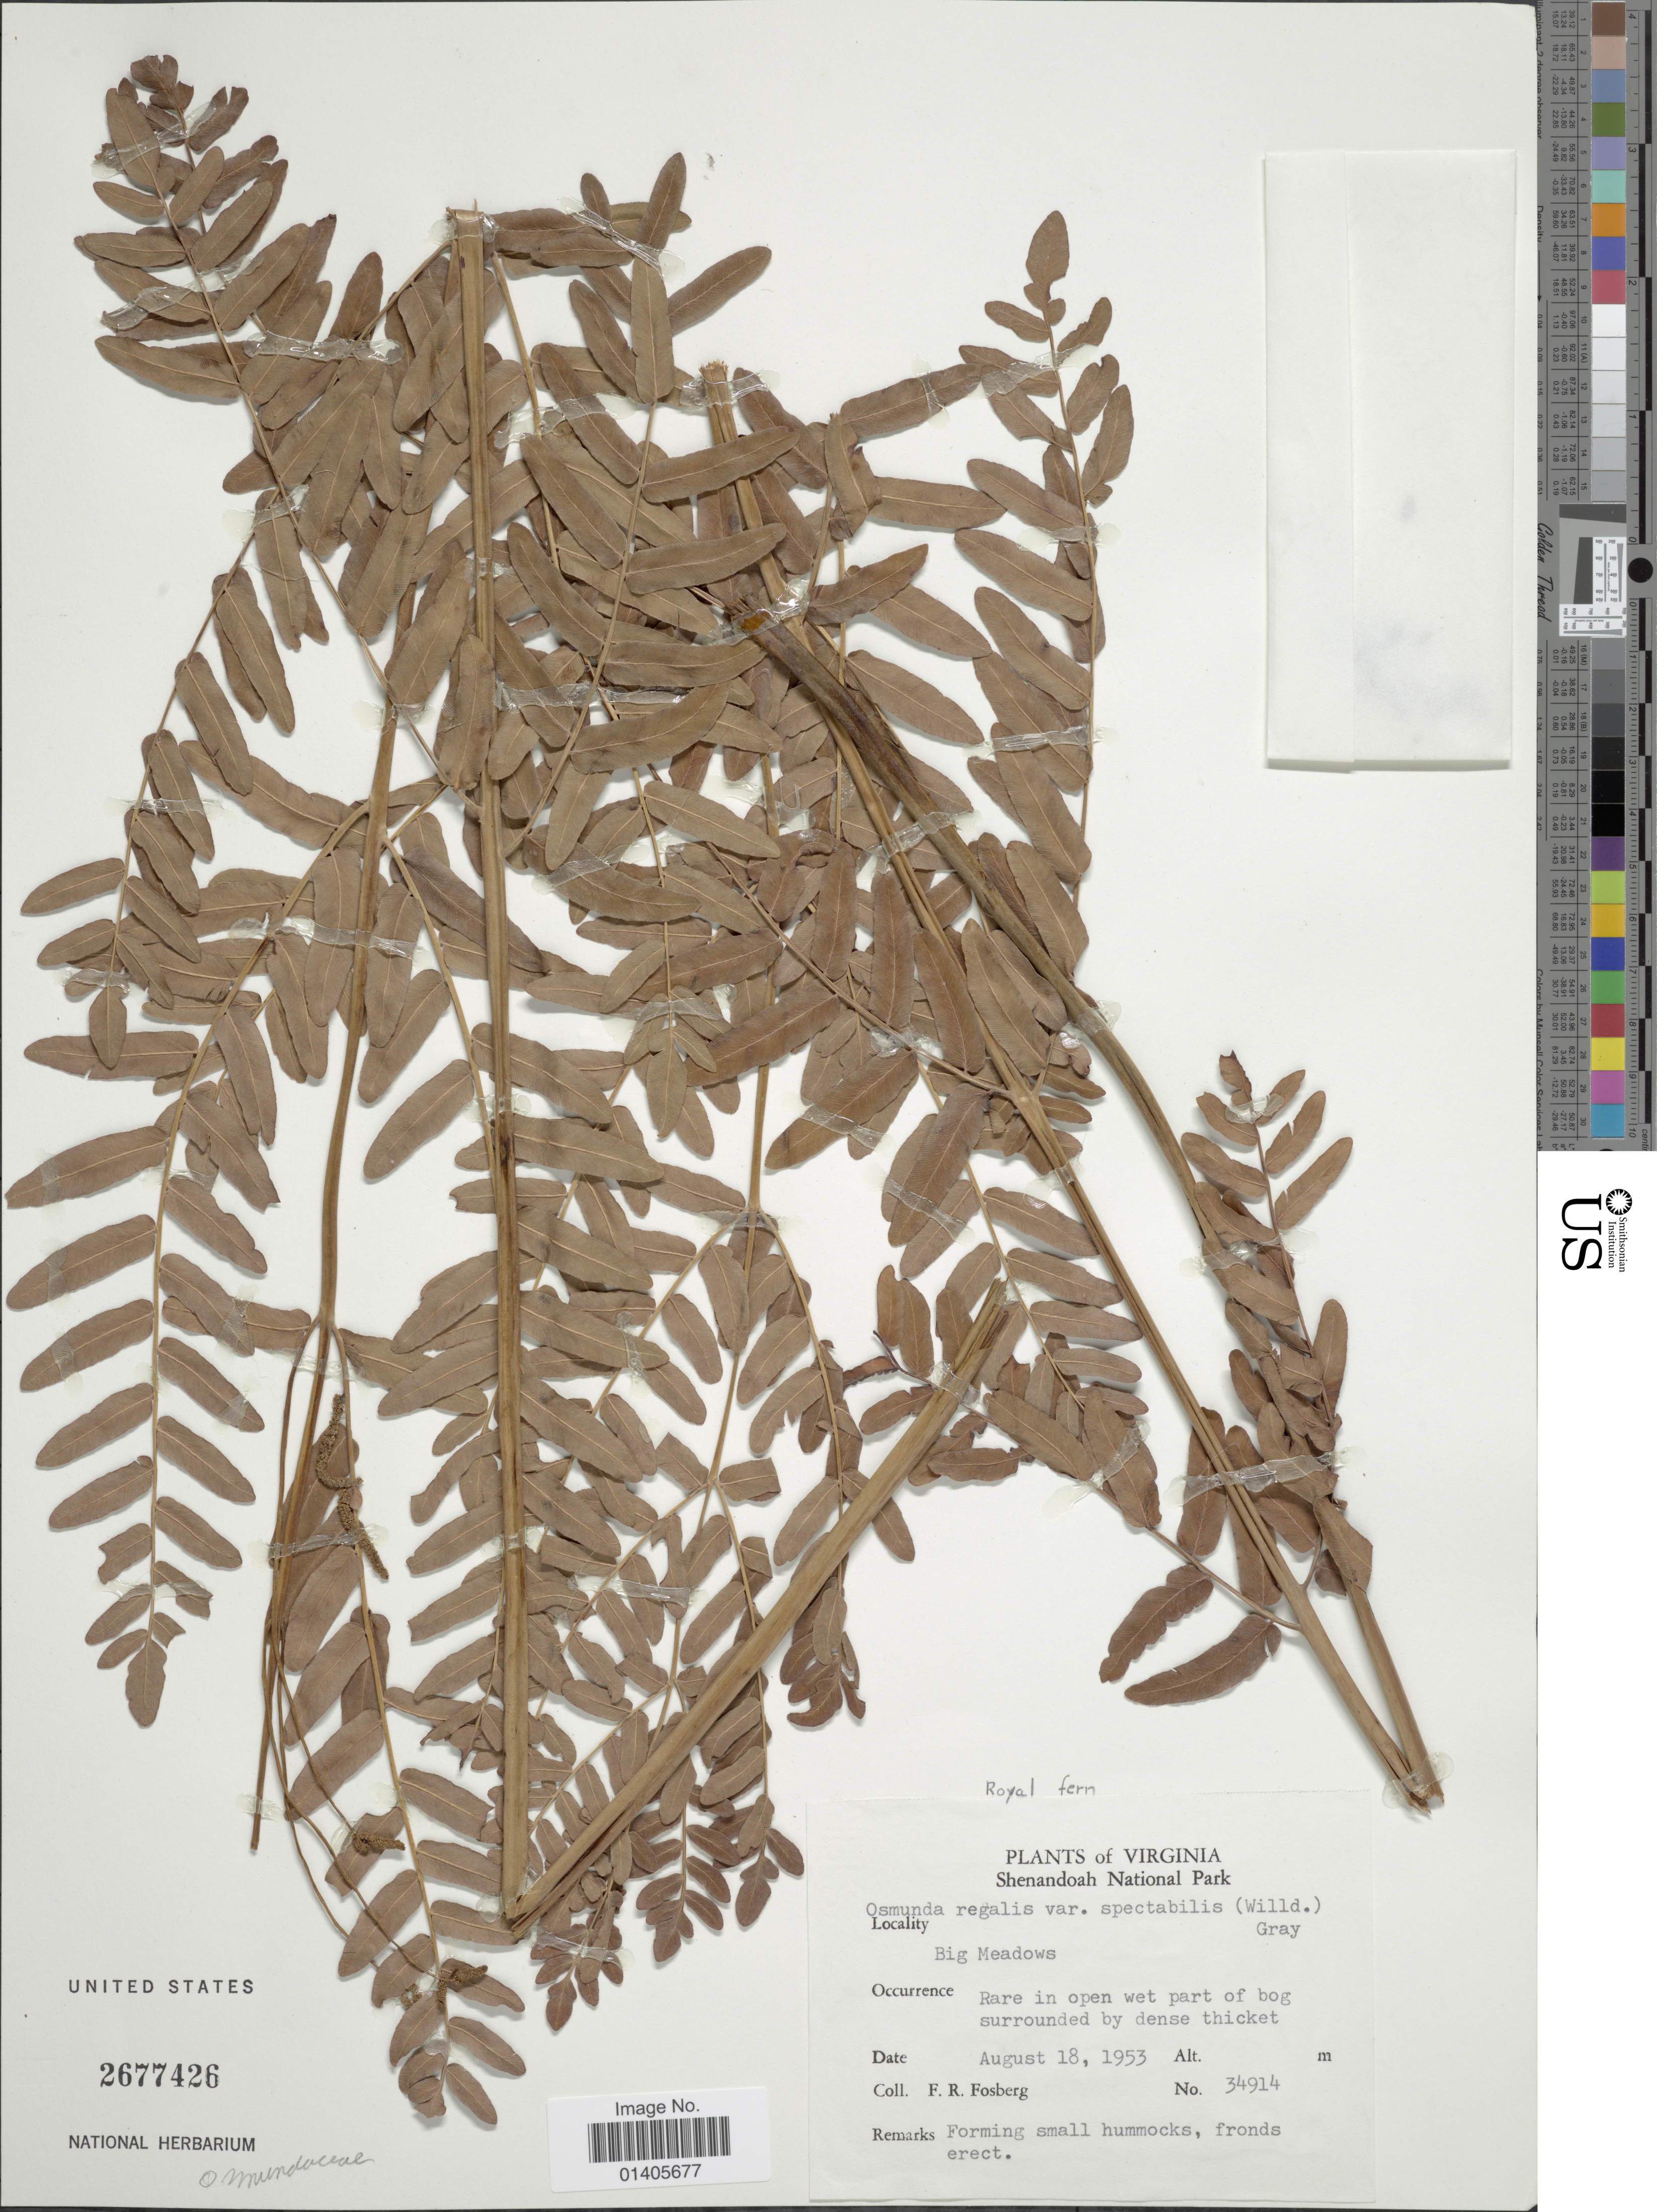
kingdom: Plantae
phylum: Tracheophyta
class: Polypodiopsida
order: Osmundales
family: Osmundaceae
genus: Osmunda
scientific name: Osmunda regalis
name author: L.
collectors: F. R. Fosberg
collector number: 34914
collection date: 1953-08-18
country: United States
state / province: Virginia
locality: Shenanadoah National Park, Big Meadows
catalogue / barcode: US 2677426